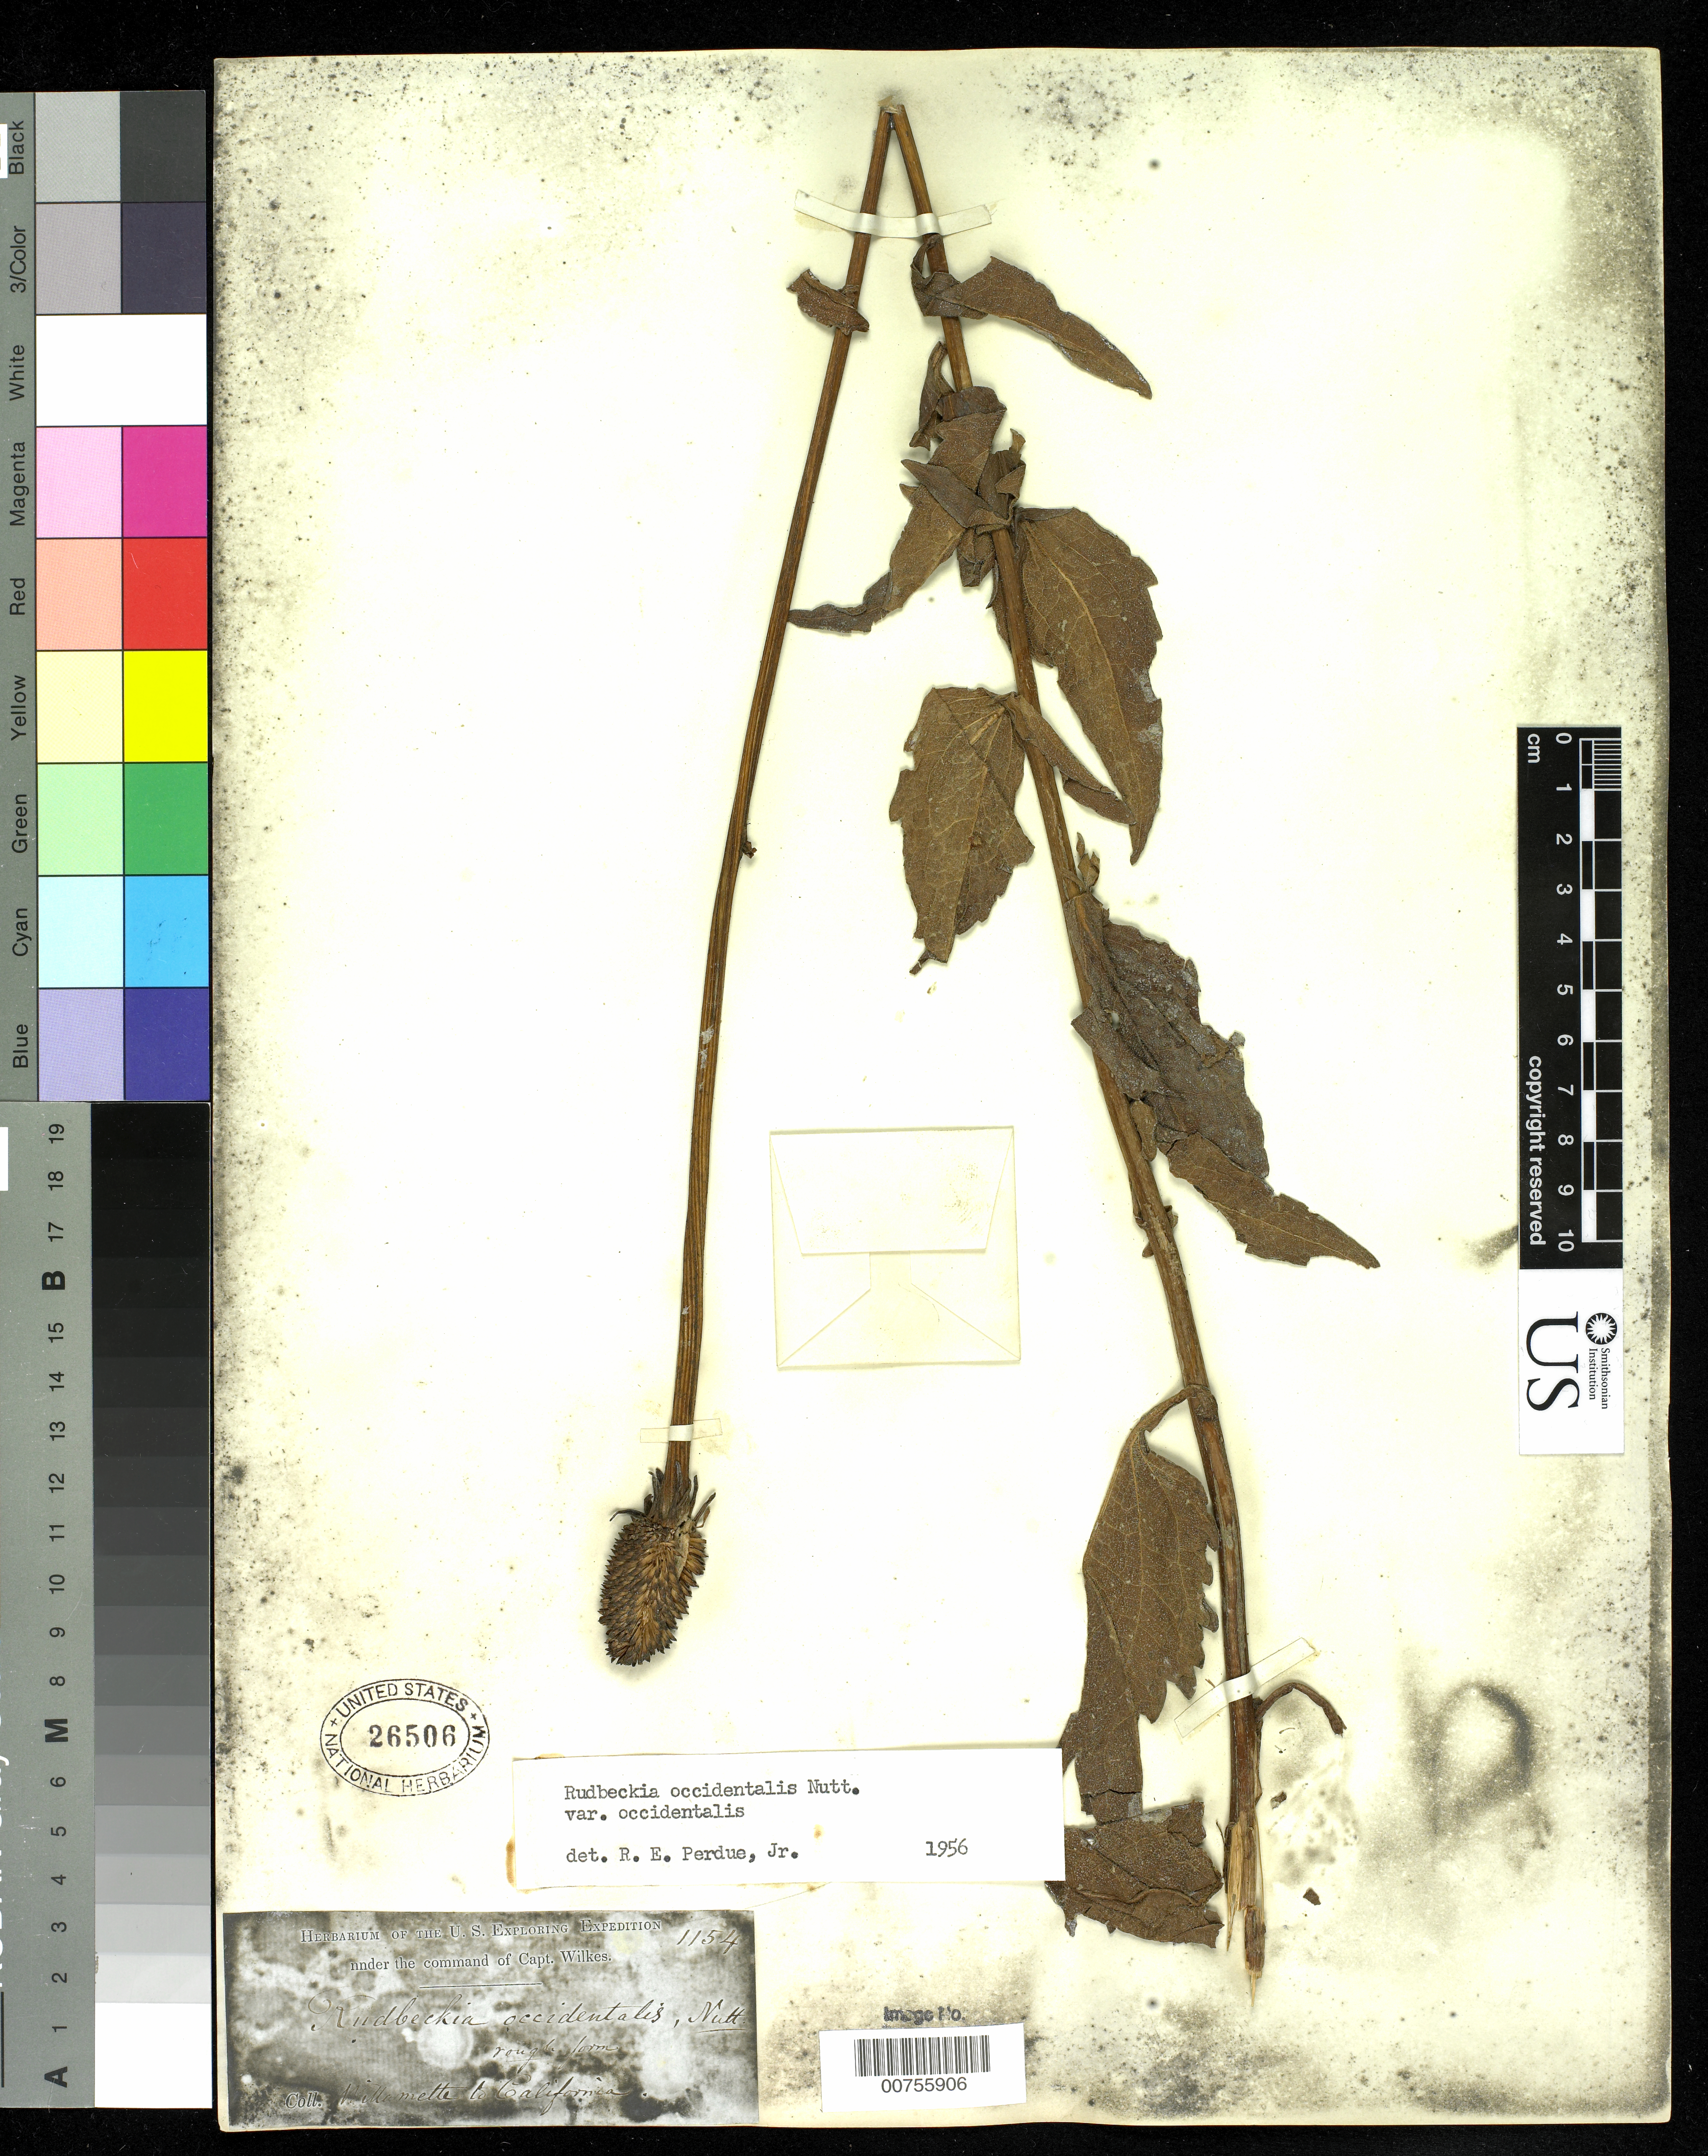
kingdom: Plantae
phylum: Tracheophyta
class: Magnoliopsida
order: Asterales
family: Asteraceae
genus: Rudbeckia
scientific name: Rudbeckia occidentalis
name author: Nutt.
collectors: Wilkes Explor. Exped.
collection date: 1838/1842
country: United States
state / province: California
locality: Willemette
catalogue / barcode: US 26506